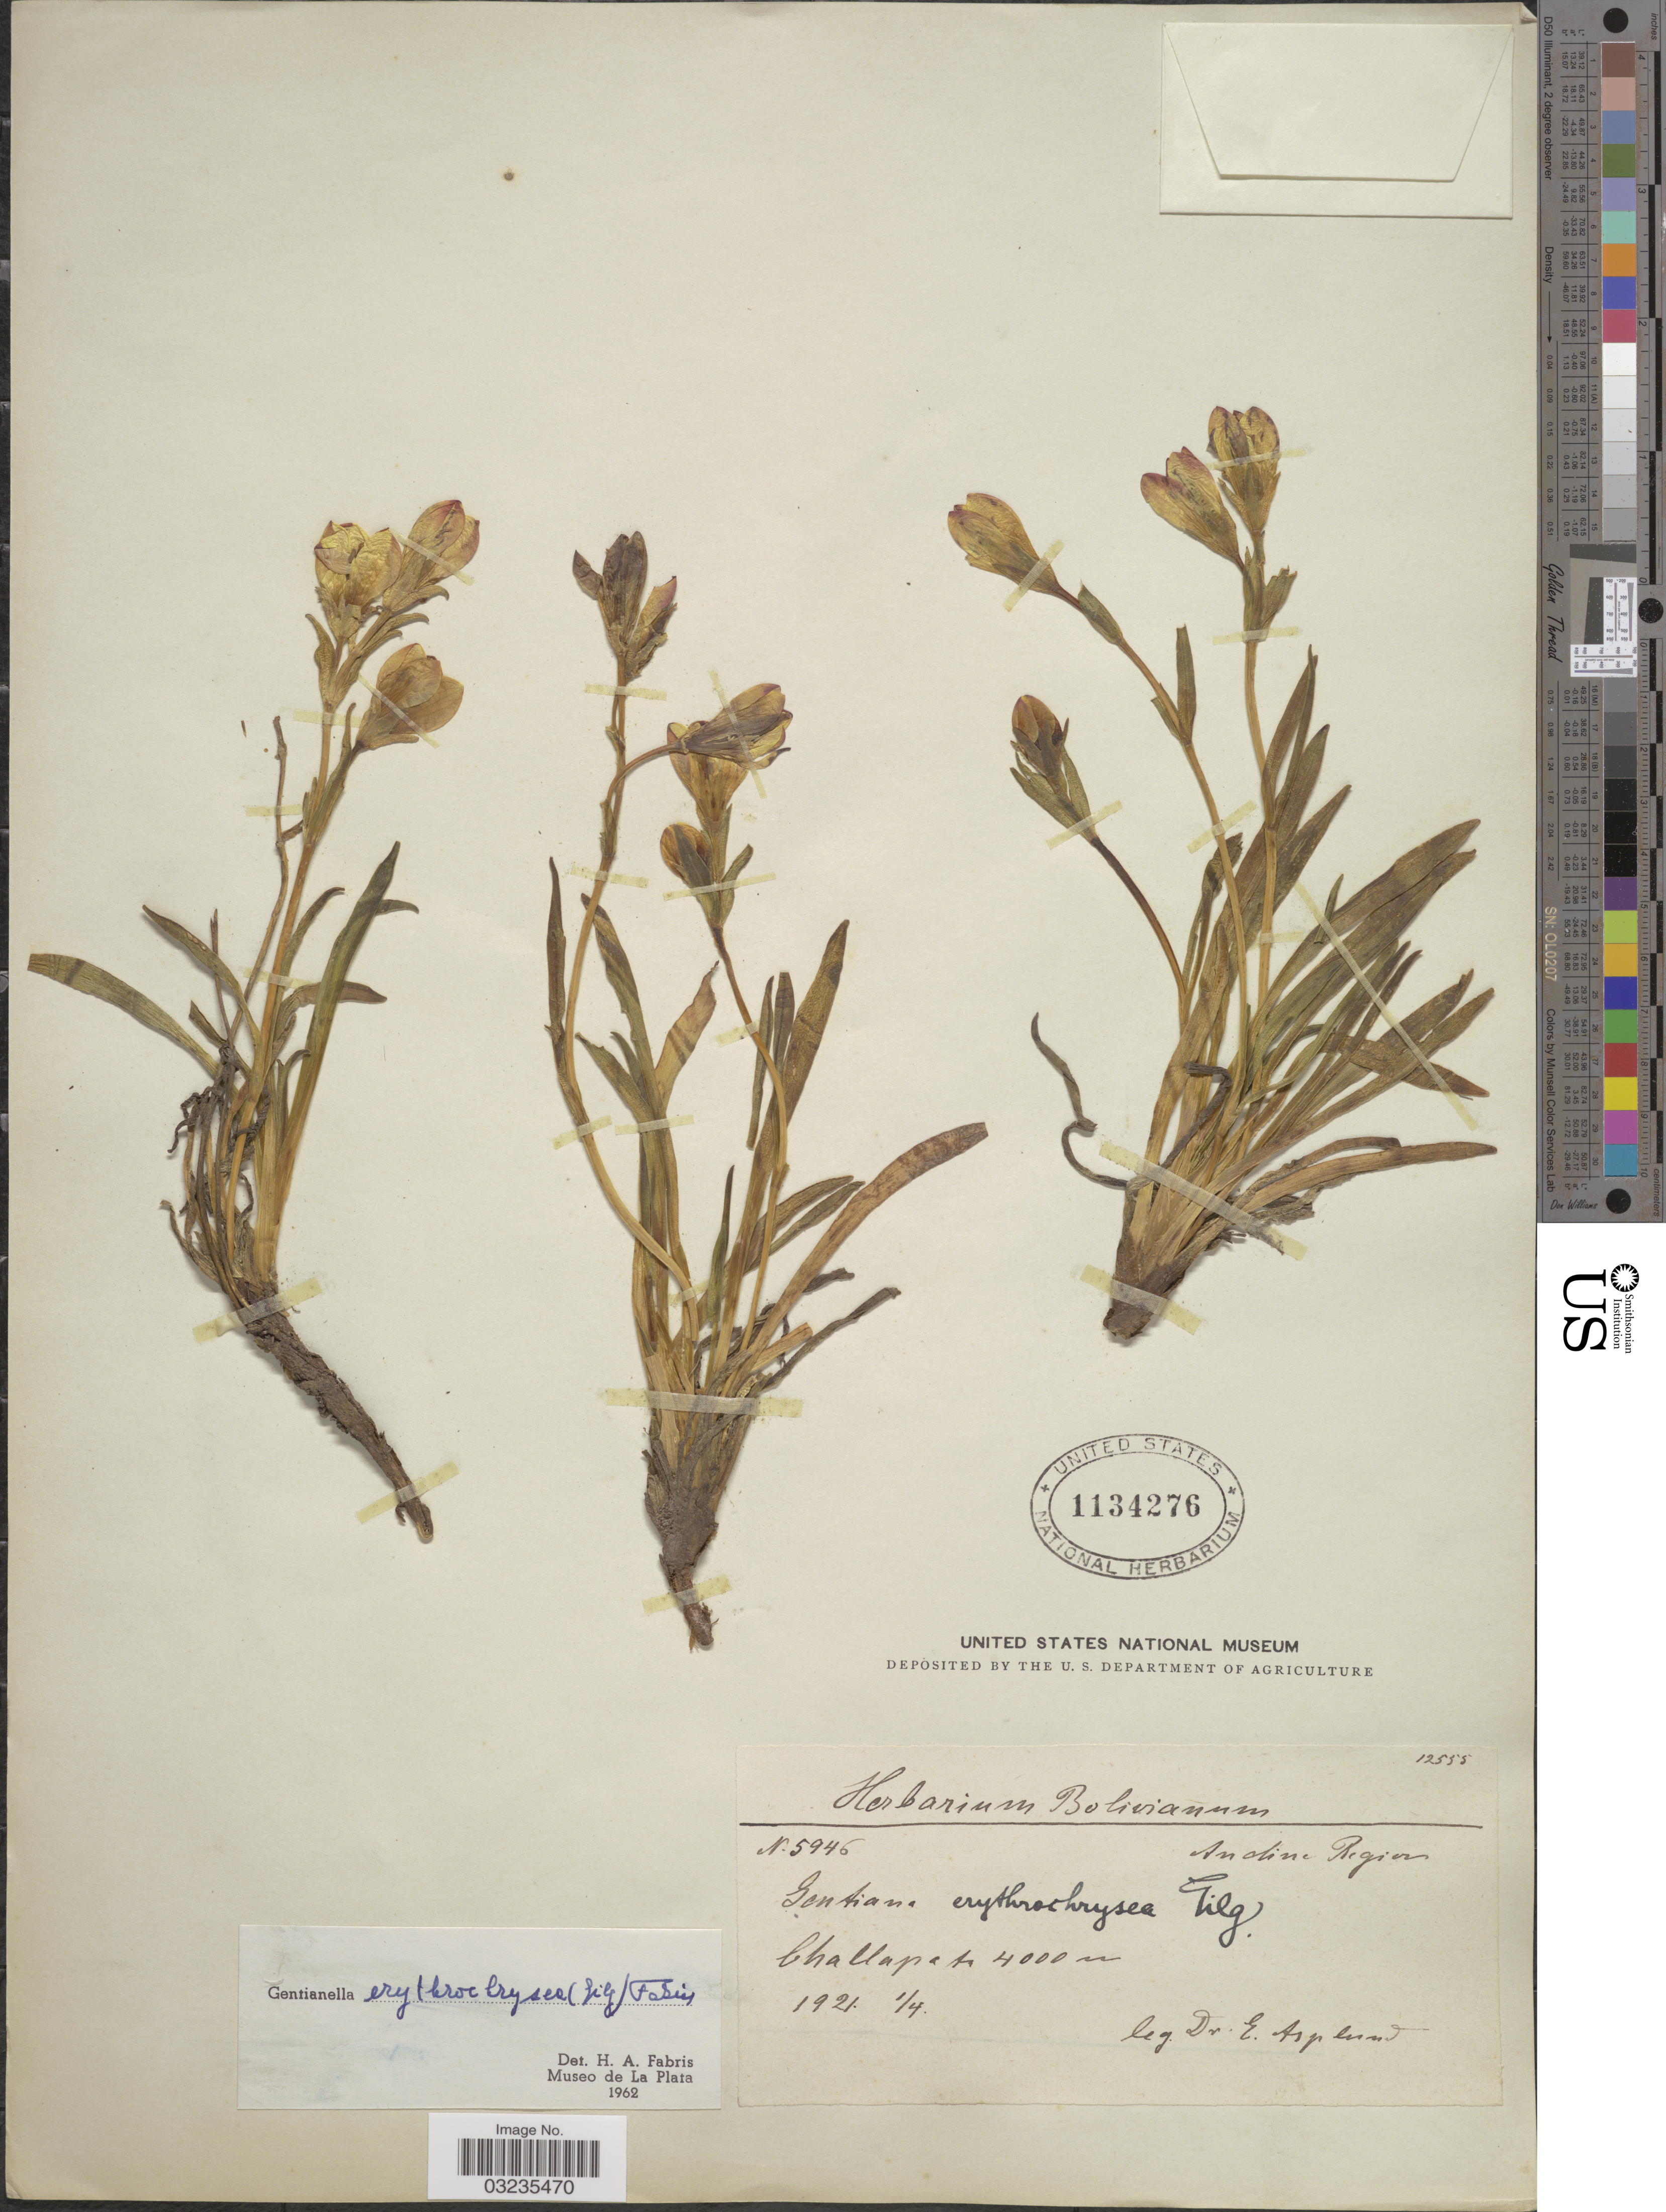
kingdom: Plantae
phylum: Tracheophyta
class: Magnoliopsida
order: Gentianales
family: Gentianaceae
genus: Gentiana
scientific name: Gentiana erythrochrysea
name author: Gilg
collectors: E. Asplund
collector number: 5946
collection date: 1921-04-01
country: Bolivia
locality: Andine Region. Challapata.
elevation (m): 4000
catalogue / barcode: US 1134276